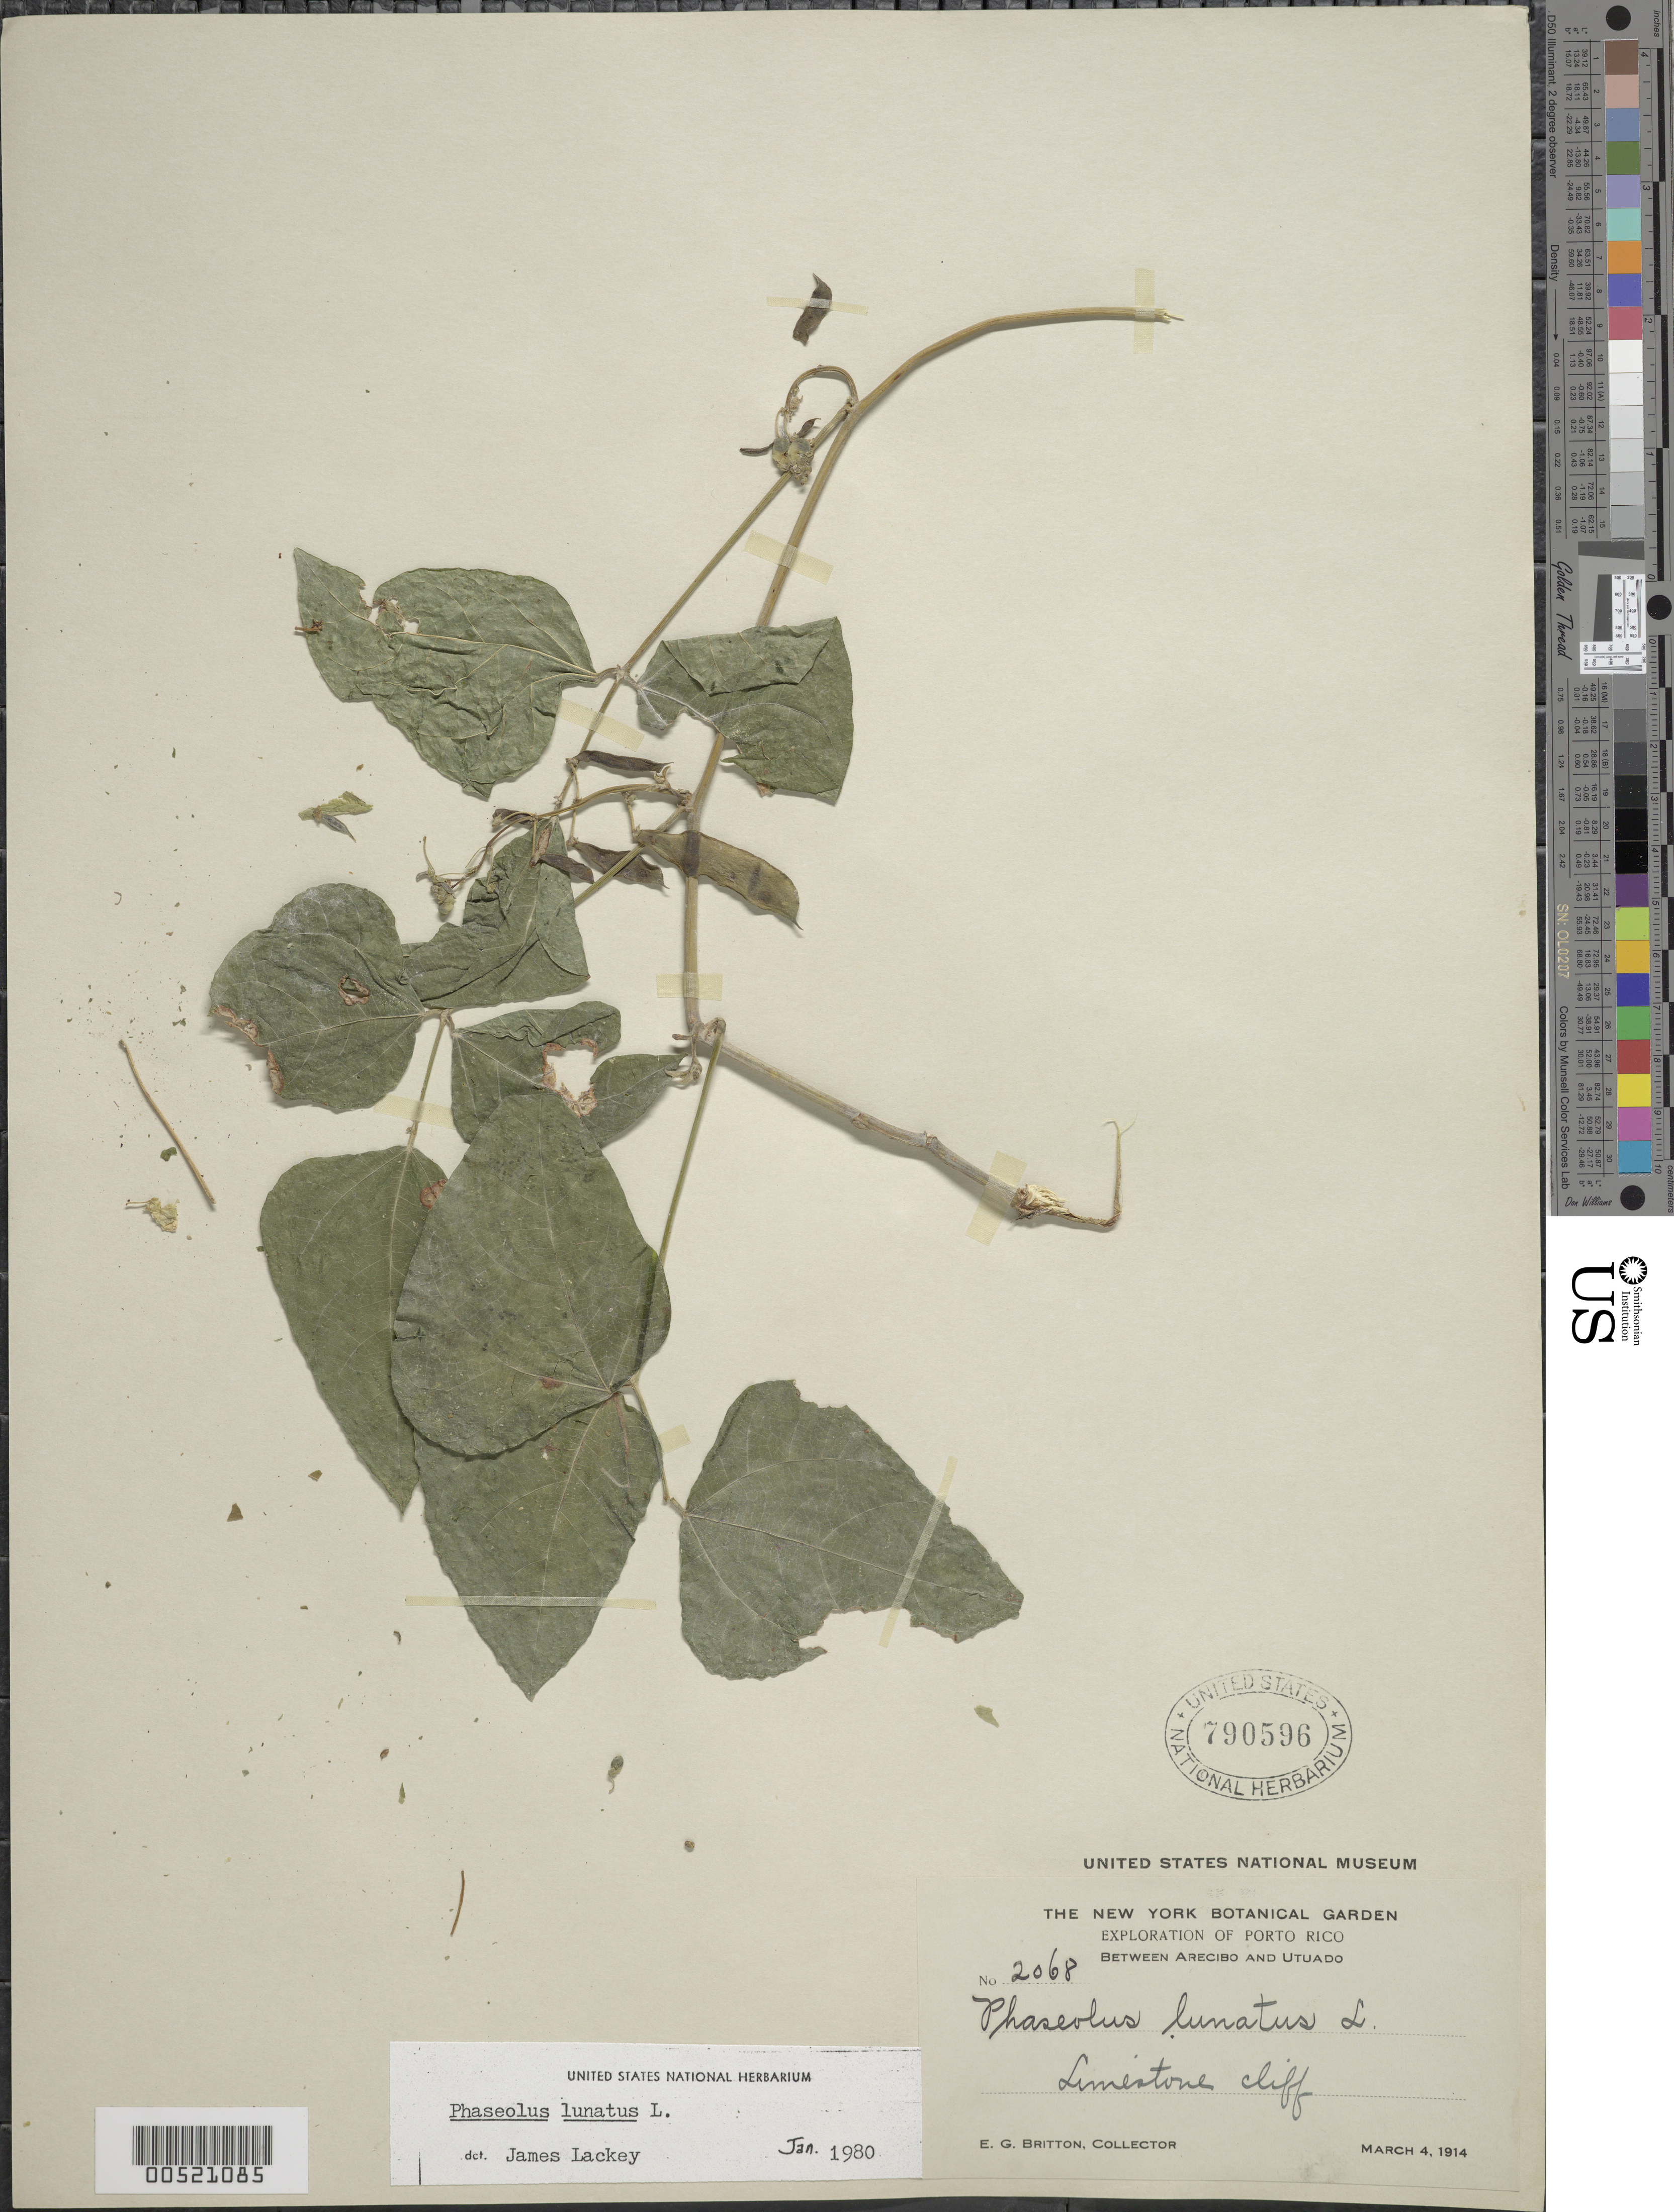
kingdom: Plantae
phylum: Tracheophyta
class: Magnoliopsida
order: Fabales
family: Fabaceae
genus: Phaseolus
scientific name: Phaseolus lunatus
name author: L.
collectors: Britton, --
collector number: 2068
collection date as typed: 04 Mar 1914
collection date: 1914-03-04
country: Puerto Rico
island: Greater Antilles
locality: between Arecibo and Utuado. Limestone cliff.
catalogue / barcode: US 790596